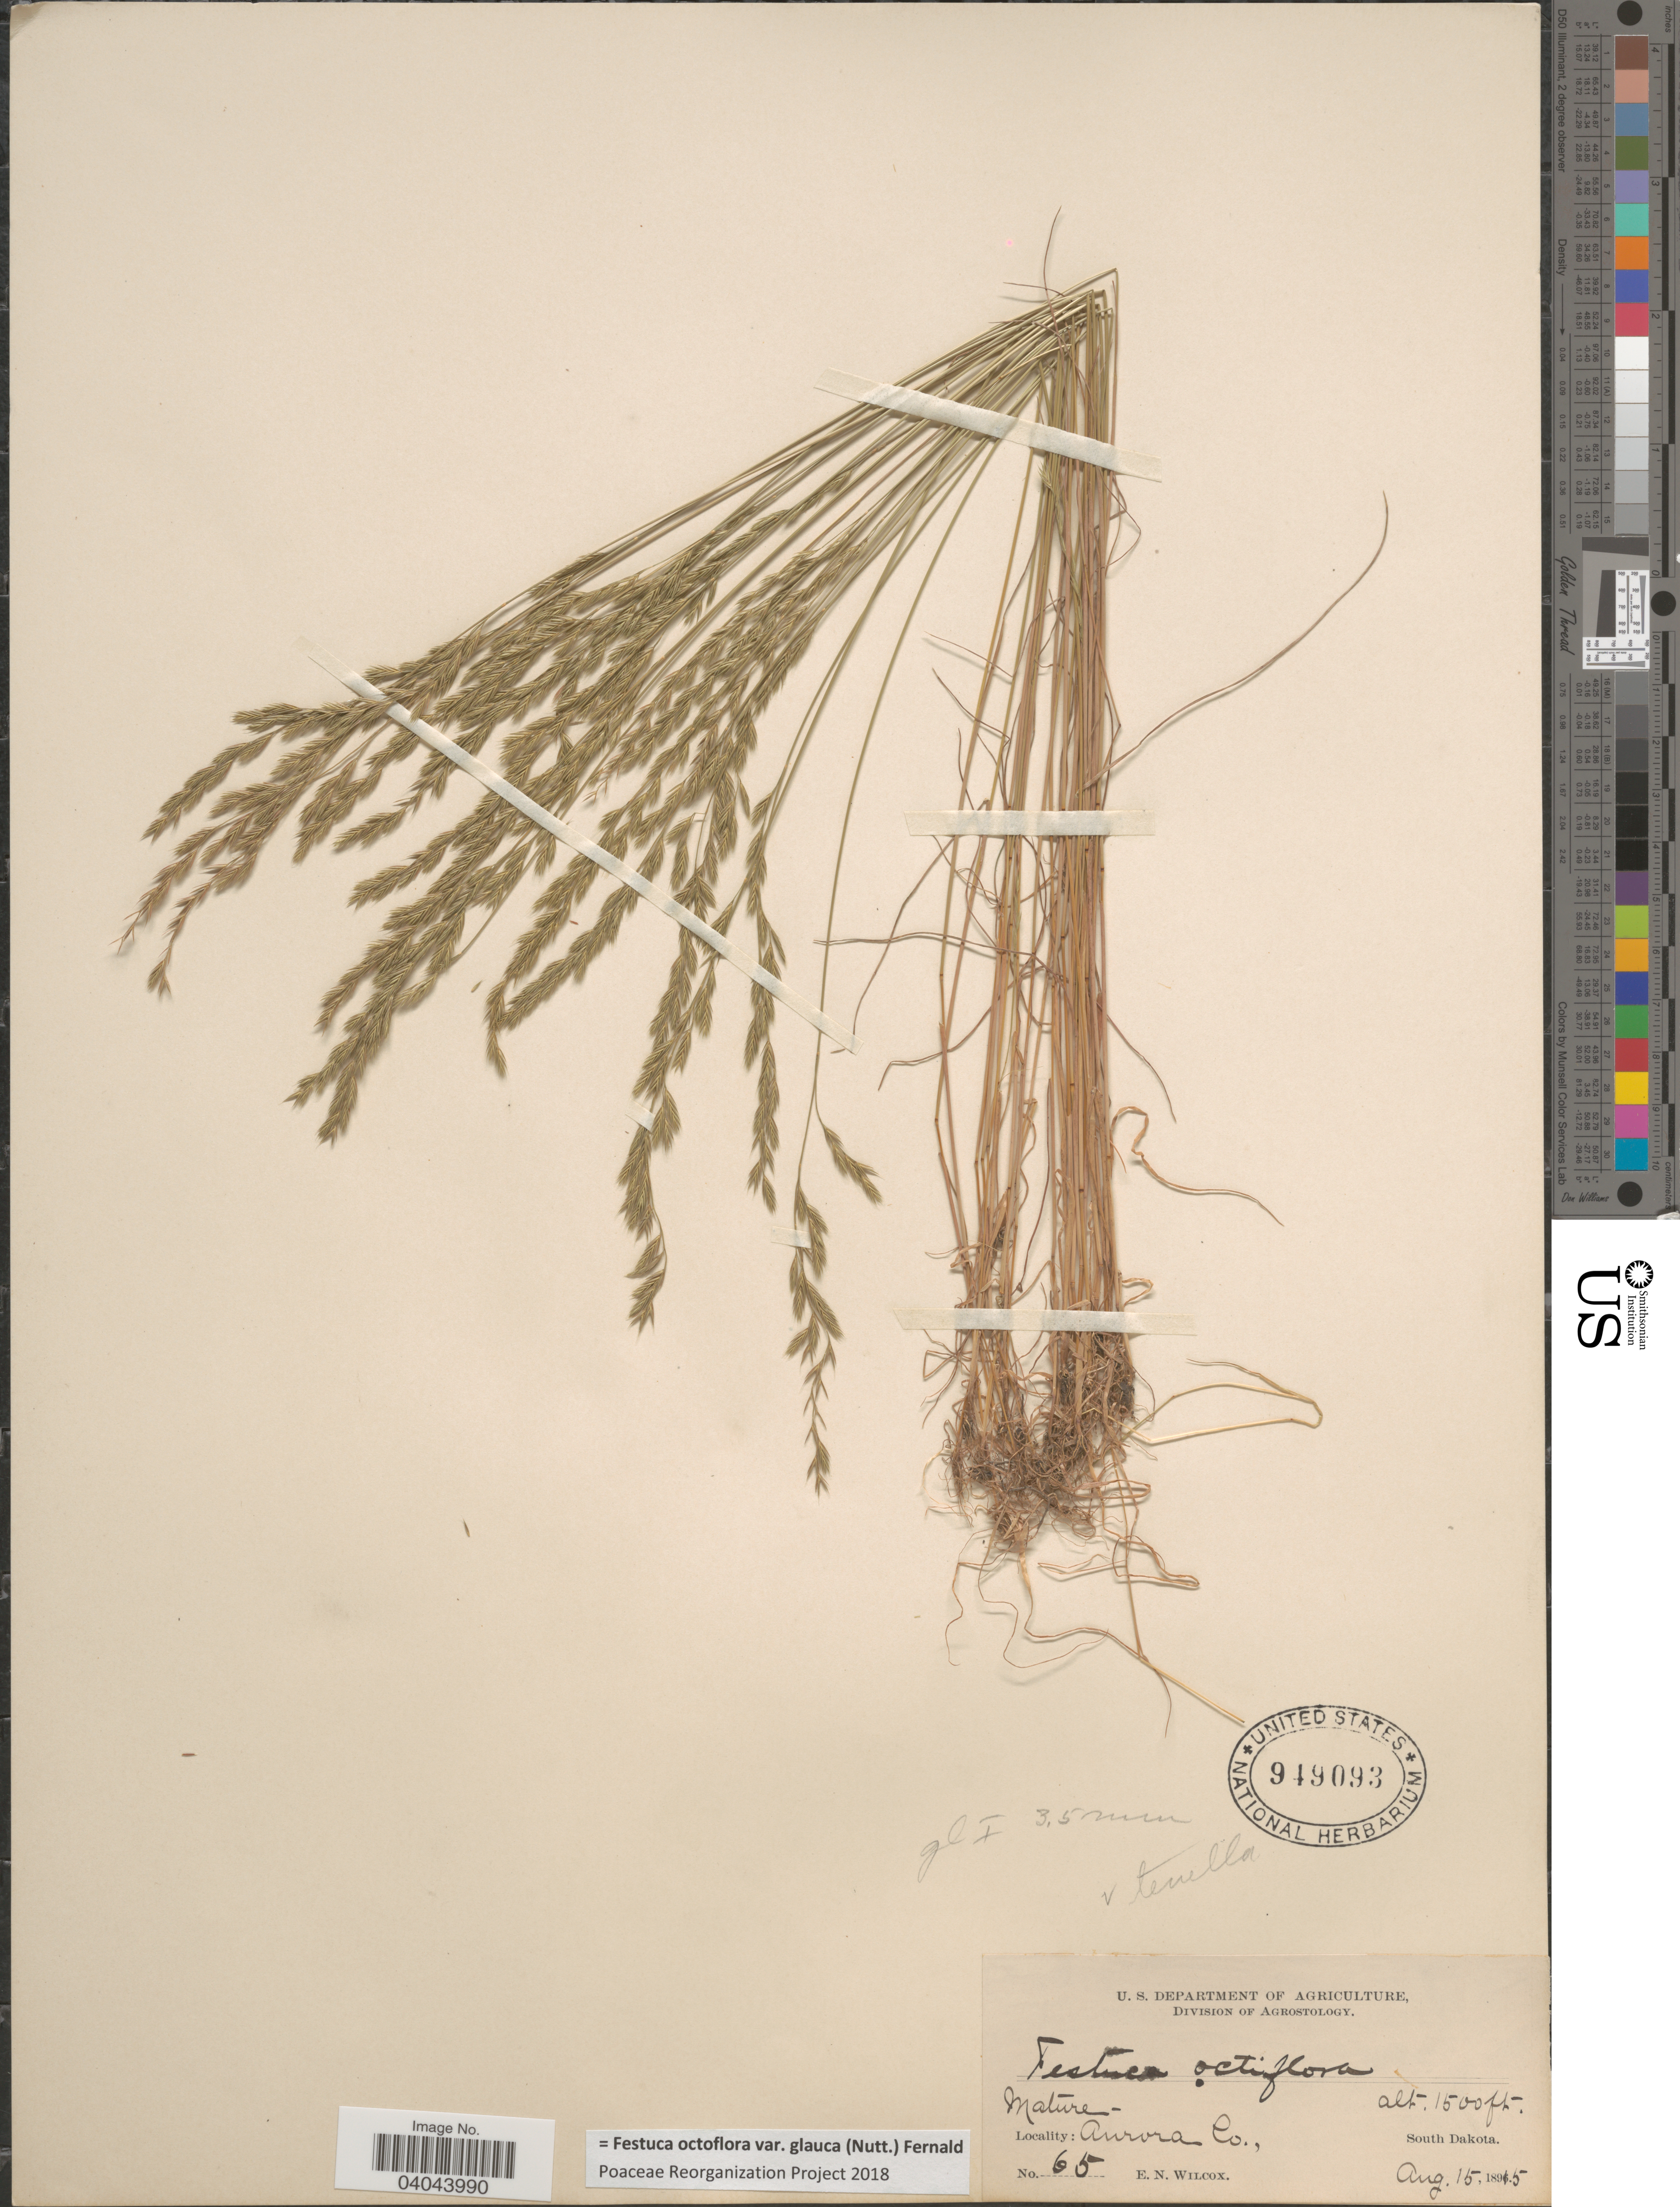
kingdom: Plantae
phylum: Tracheophyta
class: Liliopsida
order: Poales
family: Poaceae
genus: Festuca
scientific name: Festuca octoflora var. glauca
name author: (Nutt.) Fernald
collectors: E. Wilcox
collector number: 65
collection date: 1895-08-15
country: United States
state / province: South Dakota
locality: Aurora Co.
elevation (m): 457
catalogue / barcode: US 949093